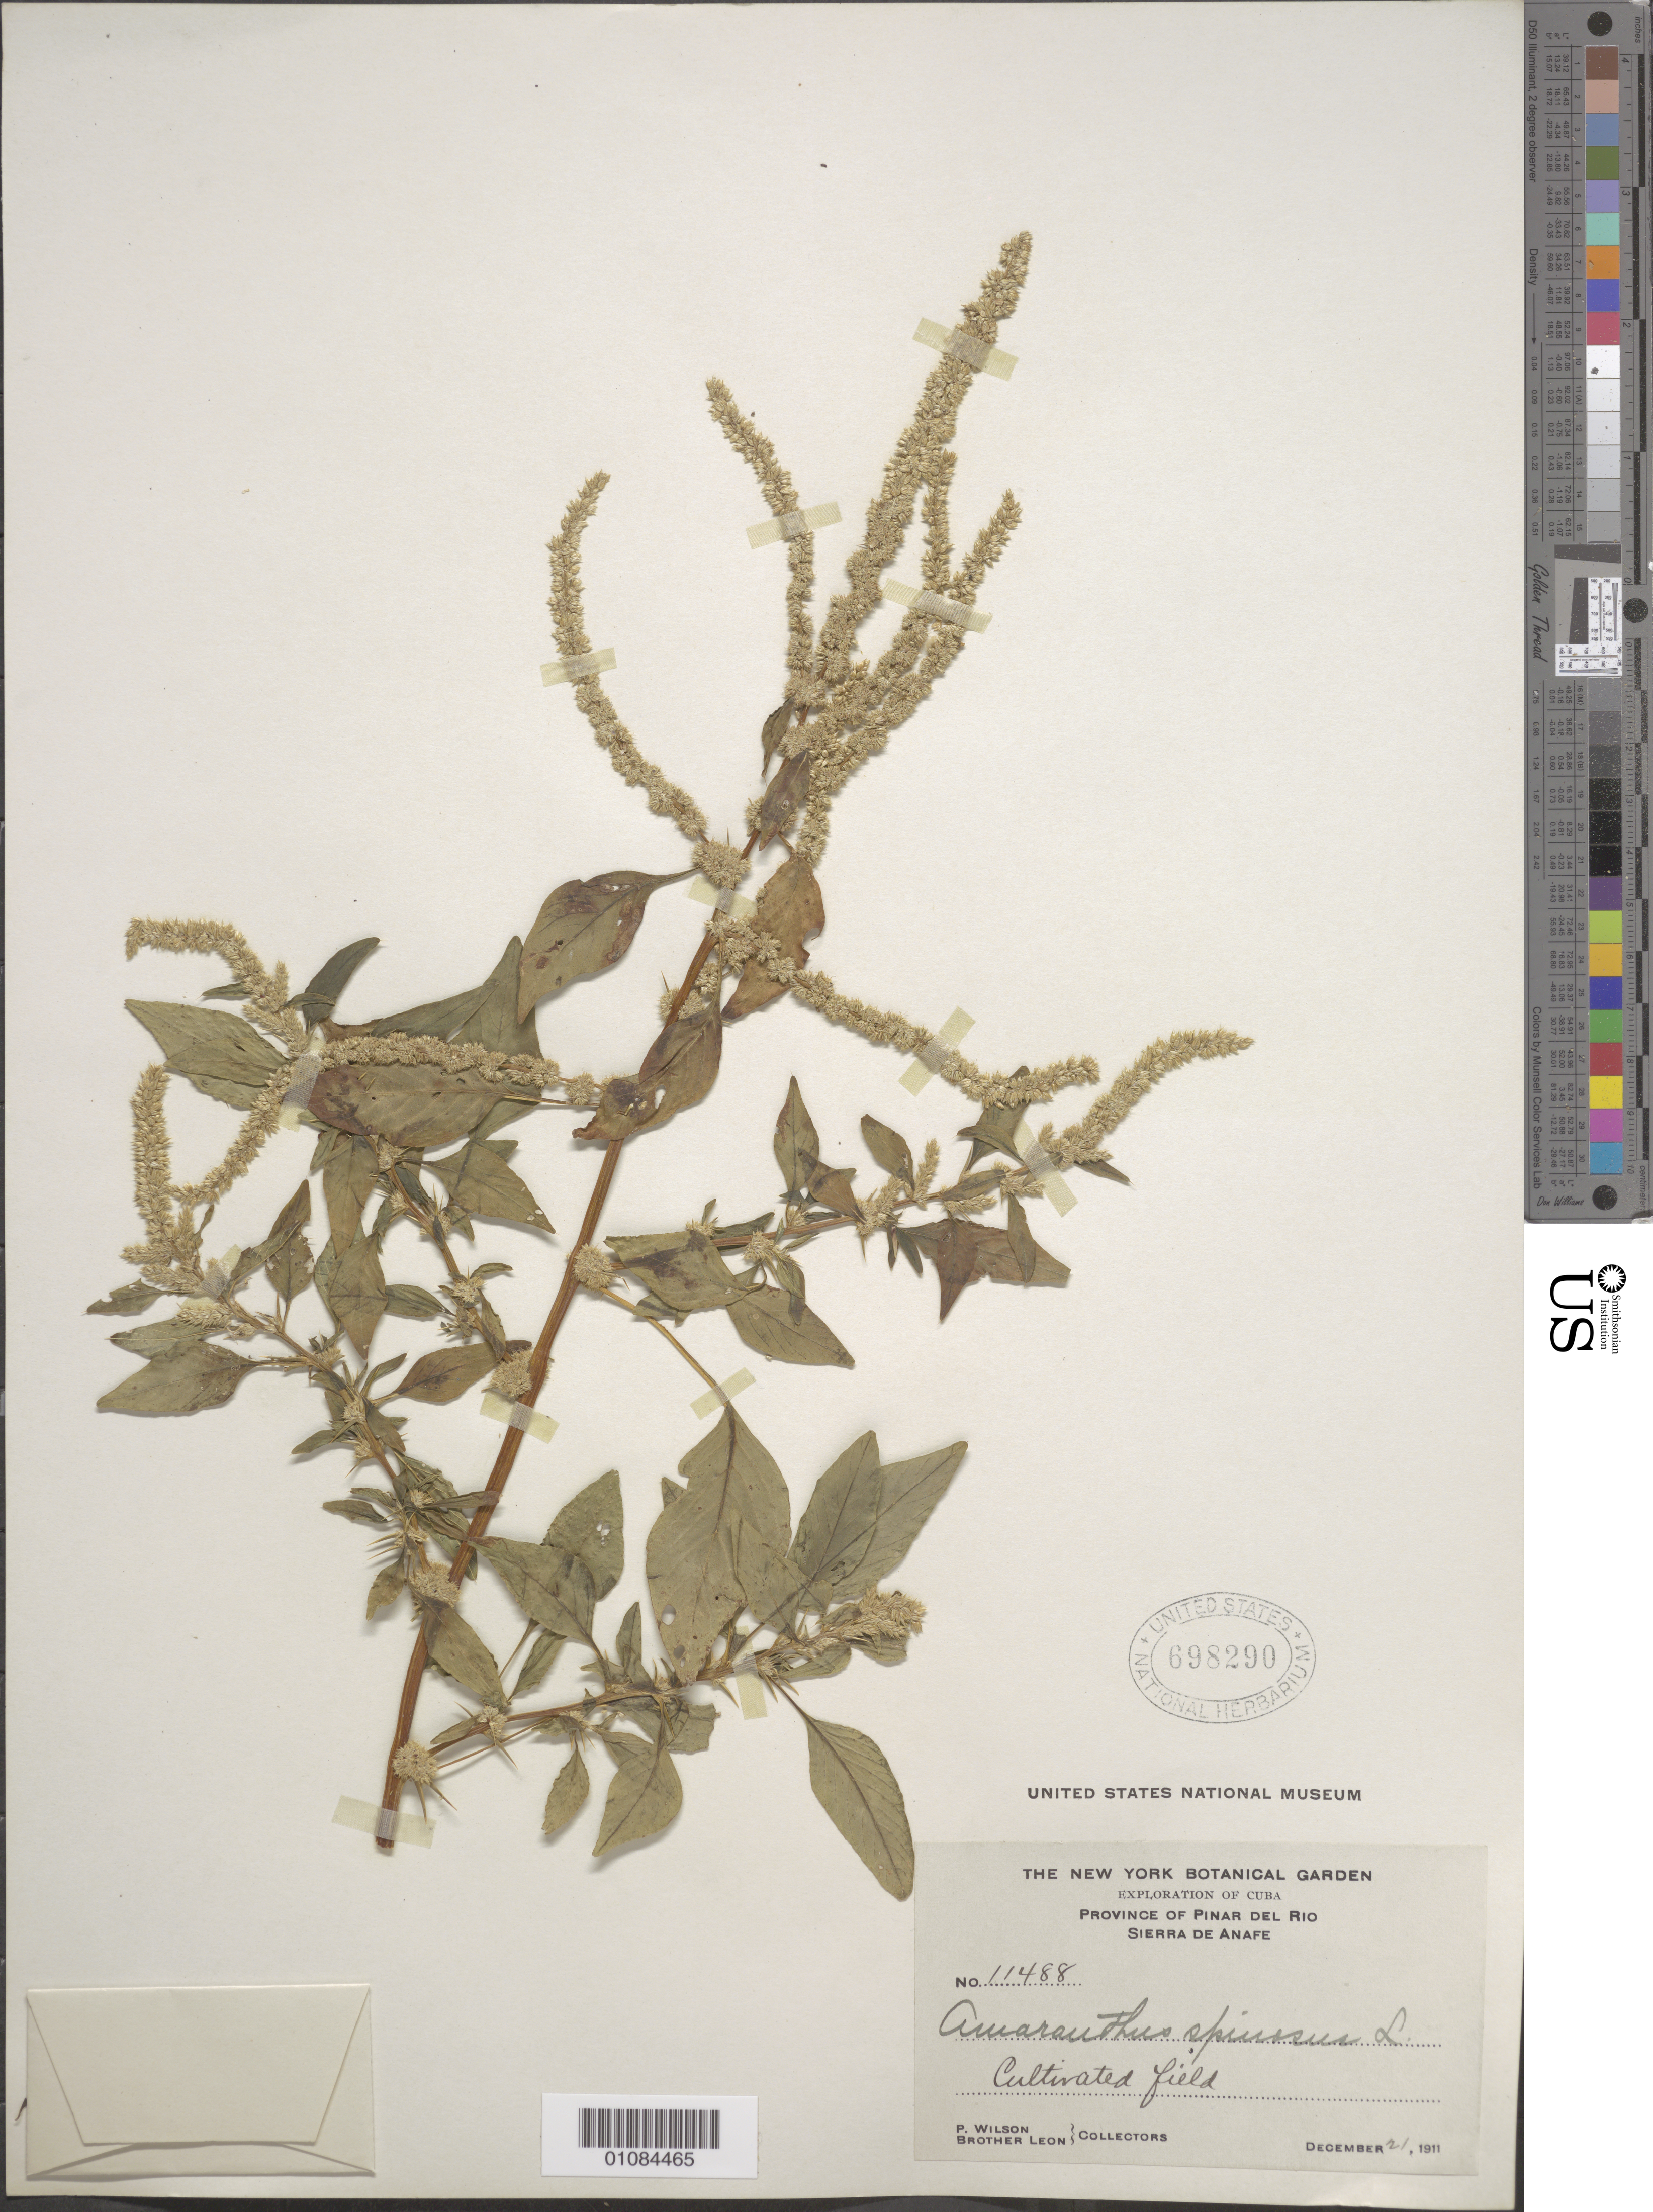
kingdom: Plantae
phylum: Tracheophyta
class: Magnoliopsida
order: Caryophyllales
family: Amaranthaceae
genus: Amaranthus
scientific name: Amaranthus spinosus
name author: L.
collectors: P. Wilson & Bro. León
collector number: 11488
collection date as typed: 21 Dec 1911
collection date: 1911-12-21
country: Cuba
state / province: Pinar del Rio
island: Cuba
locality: Sierra de Anafe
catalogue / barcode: US 698290